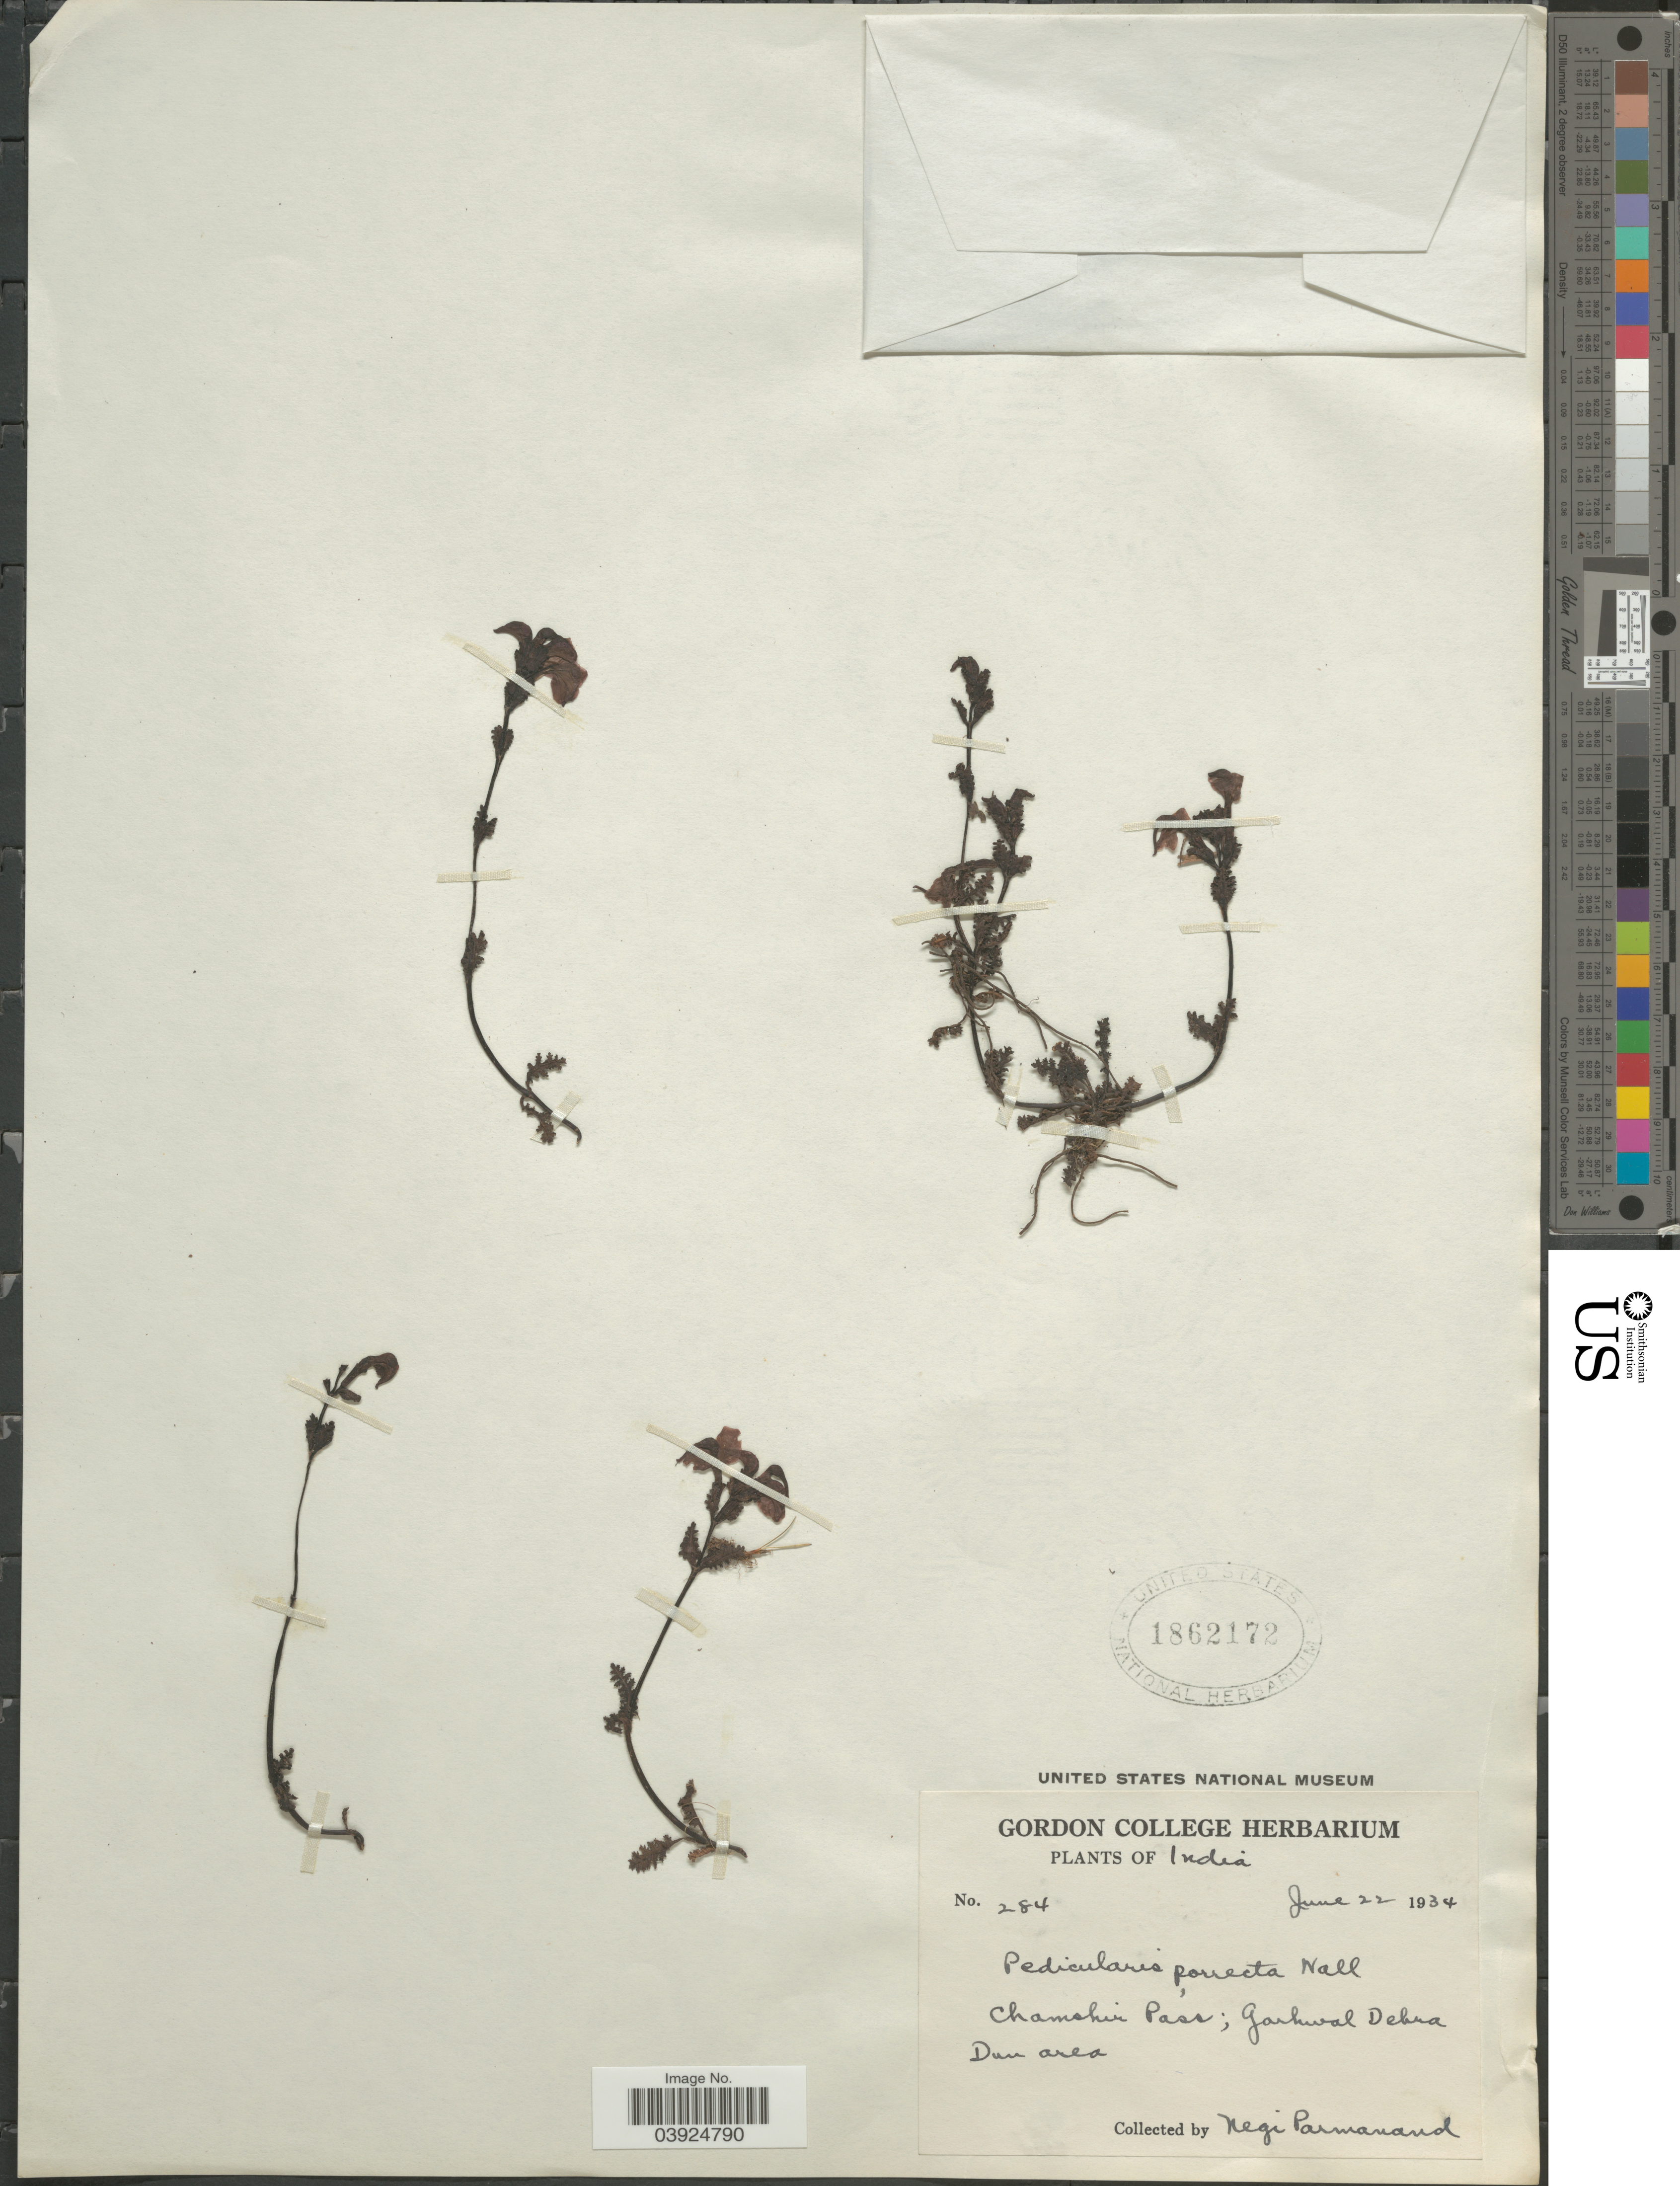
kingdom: Plantae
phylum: Tracheophyta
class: Magnoliopsida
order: Lamiales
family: Orobanchaceae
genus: Pedicularis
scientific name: Pedicularis porrecta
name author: Wall.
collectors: N. Parmanand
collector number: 284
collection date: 1934-06-22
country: India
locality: Chamshir Pass; Garhwal Dehra Dun area.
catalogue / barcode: US 1862172